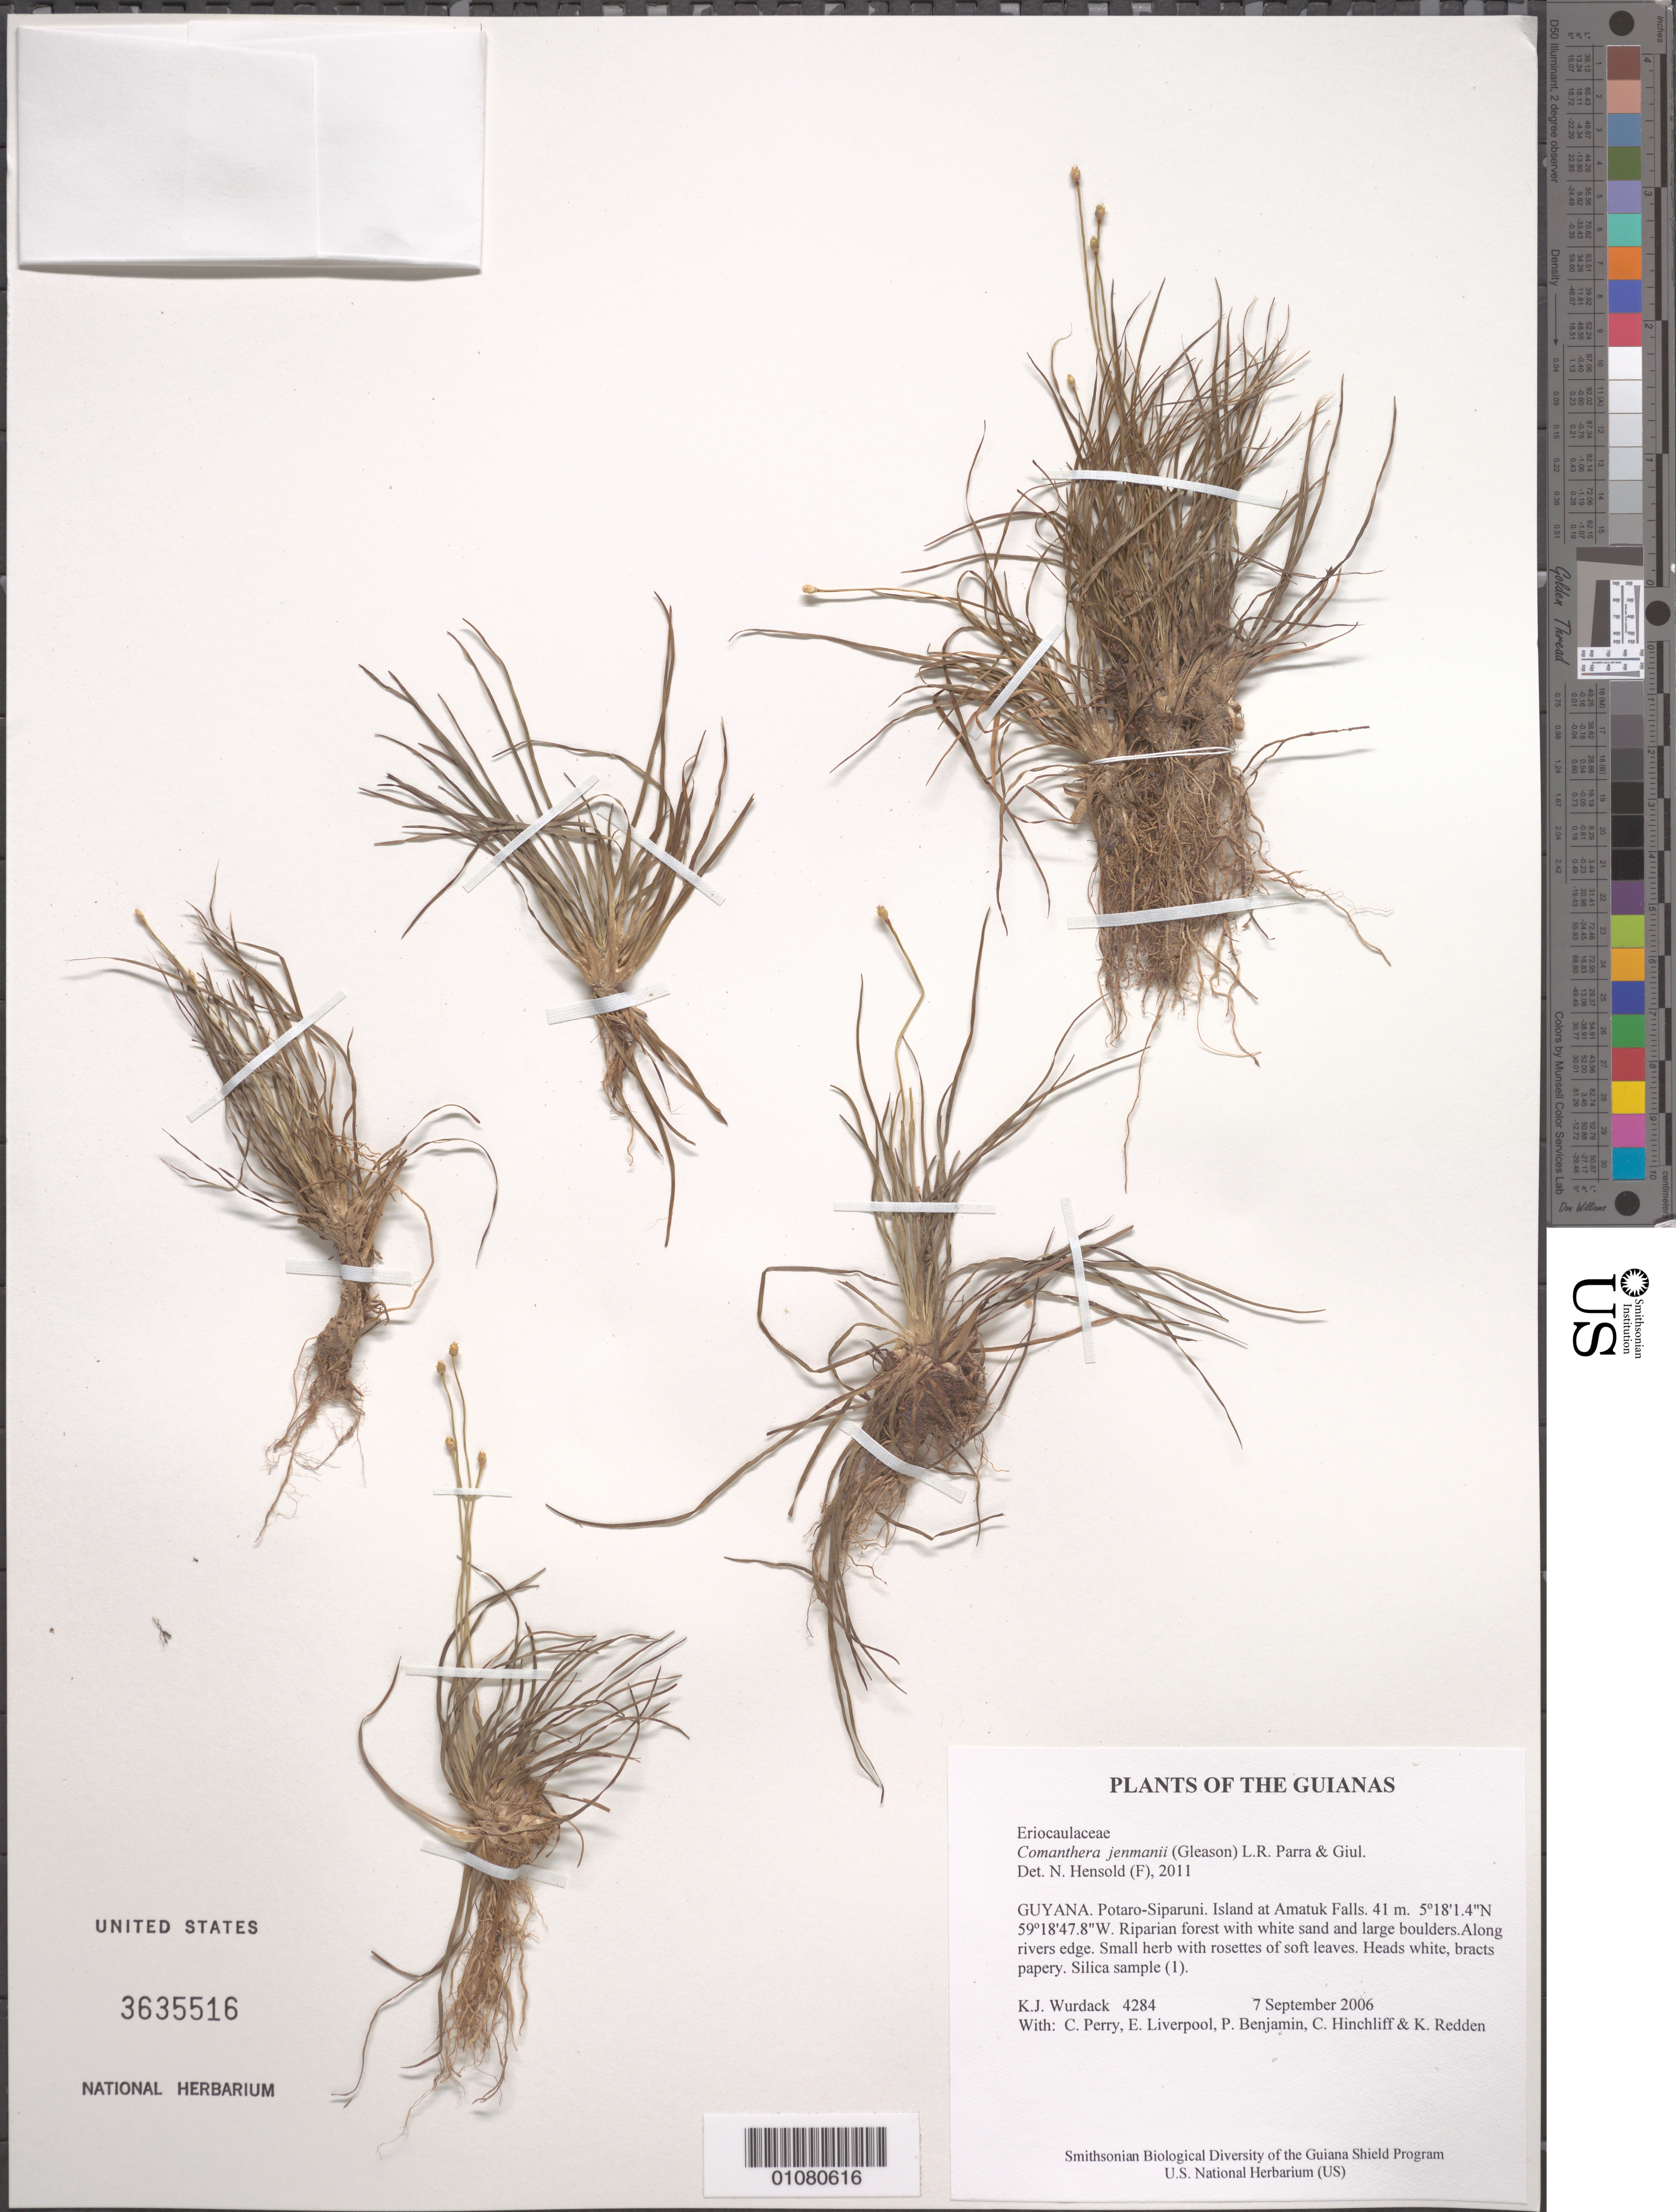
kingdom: Plantae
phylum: Tracheophyta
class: Liliopsida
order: Poales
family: Eriocaulaceae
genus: Comanthera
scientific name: Comanthera jenmanii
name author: (Gleason) L.R. Parra & Giul.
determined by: Hensold, N.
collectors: K. Wurdack, C. Perry, E. Liverpool, P. Benjamin, C. E. Hinchliff & K. M. Redden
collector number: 4284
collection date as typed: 7 September 2006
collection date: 2006-09-07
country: Guyana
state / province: Potaro-Siparuni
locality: Island at Amatuk Falls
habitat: Riparian forest with white sand and large boulders.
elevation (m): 41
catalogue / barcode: US 3635516